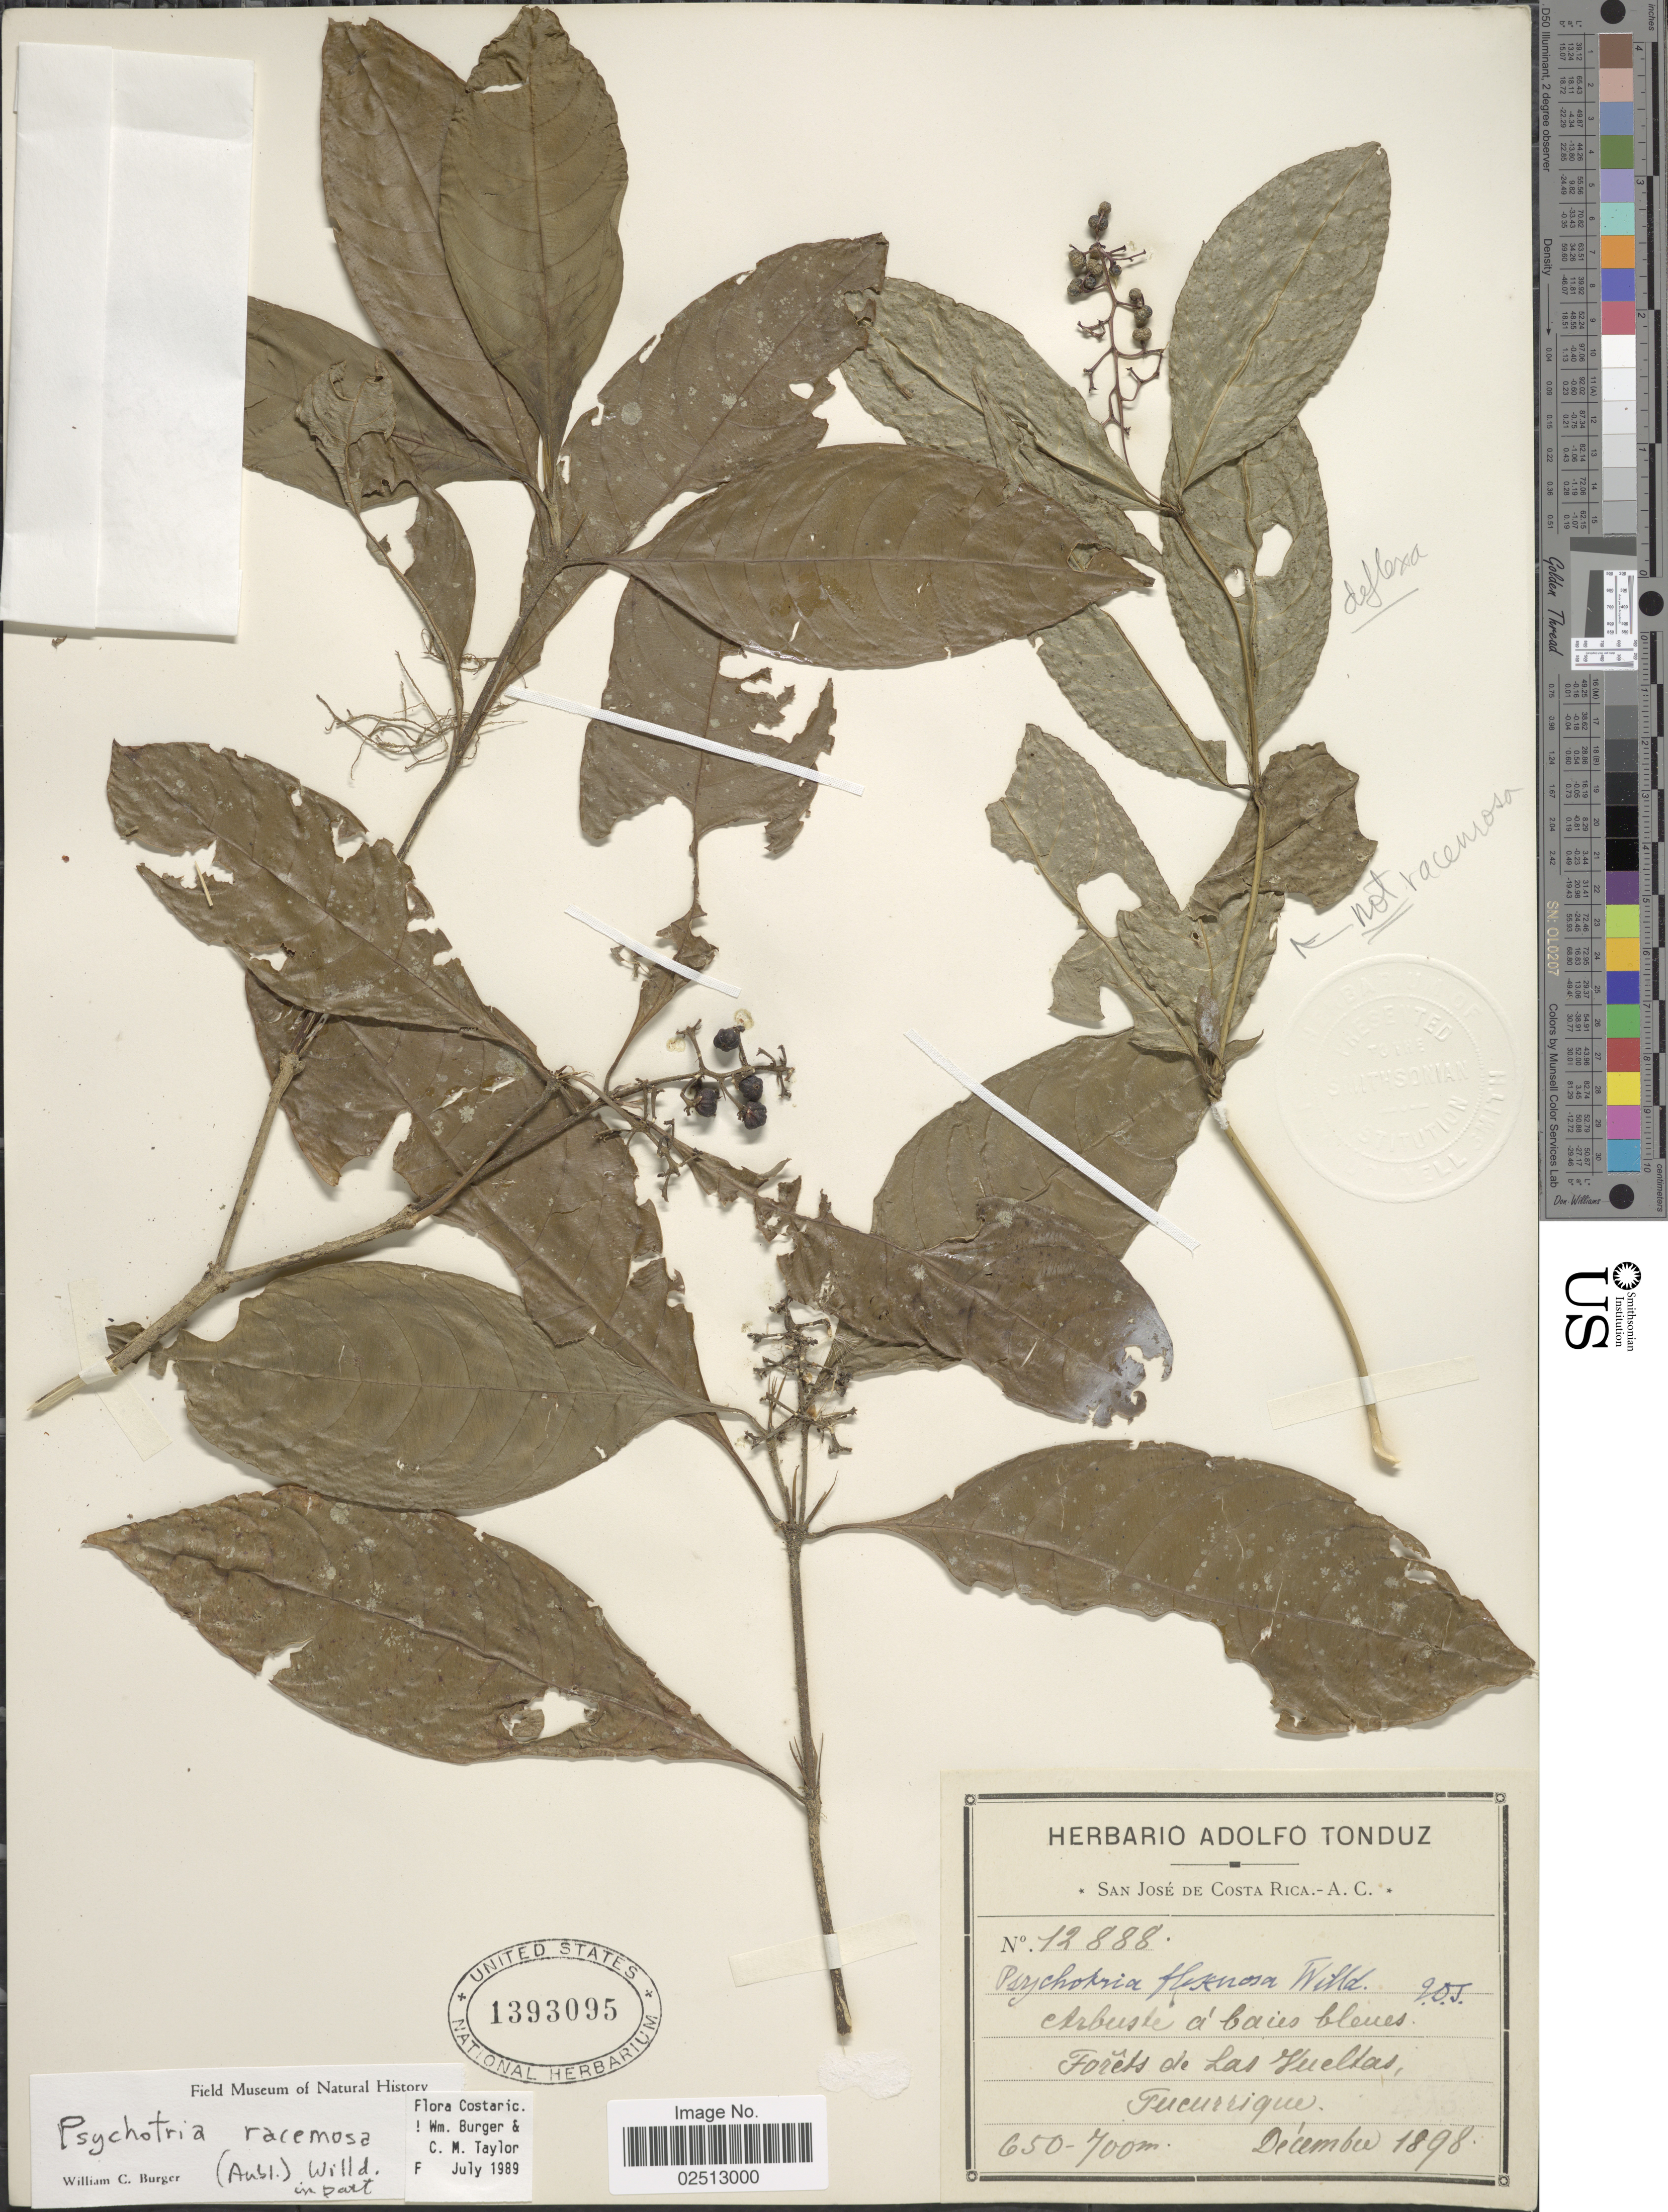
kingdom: Plantae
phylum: Tracheophyta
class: Magnoliopsida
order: Gentianales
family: Rubiaceae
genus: Psychotria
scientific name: Psychotria racemosa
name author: Rich.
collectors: ex Herb. Adolfo Tonduz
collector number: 12888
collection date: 1898-12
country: Costa Rica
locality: Forets de Las Vueltas, Tucurrique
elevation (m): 650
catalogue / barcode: US 1393095